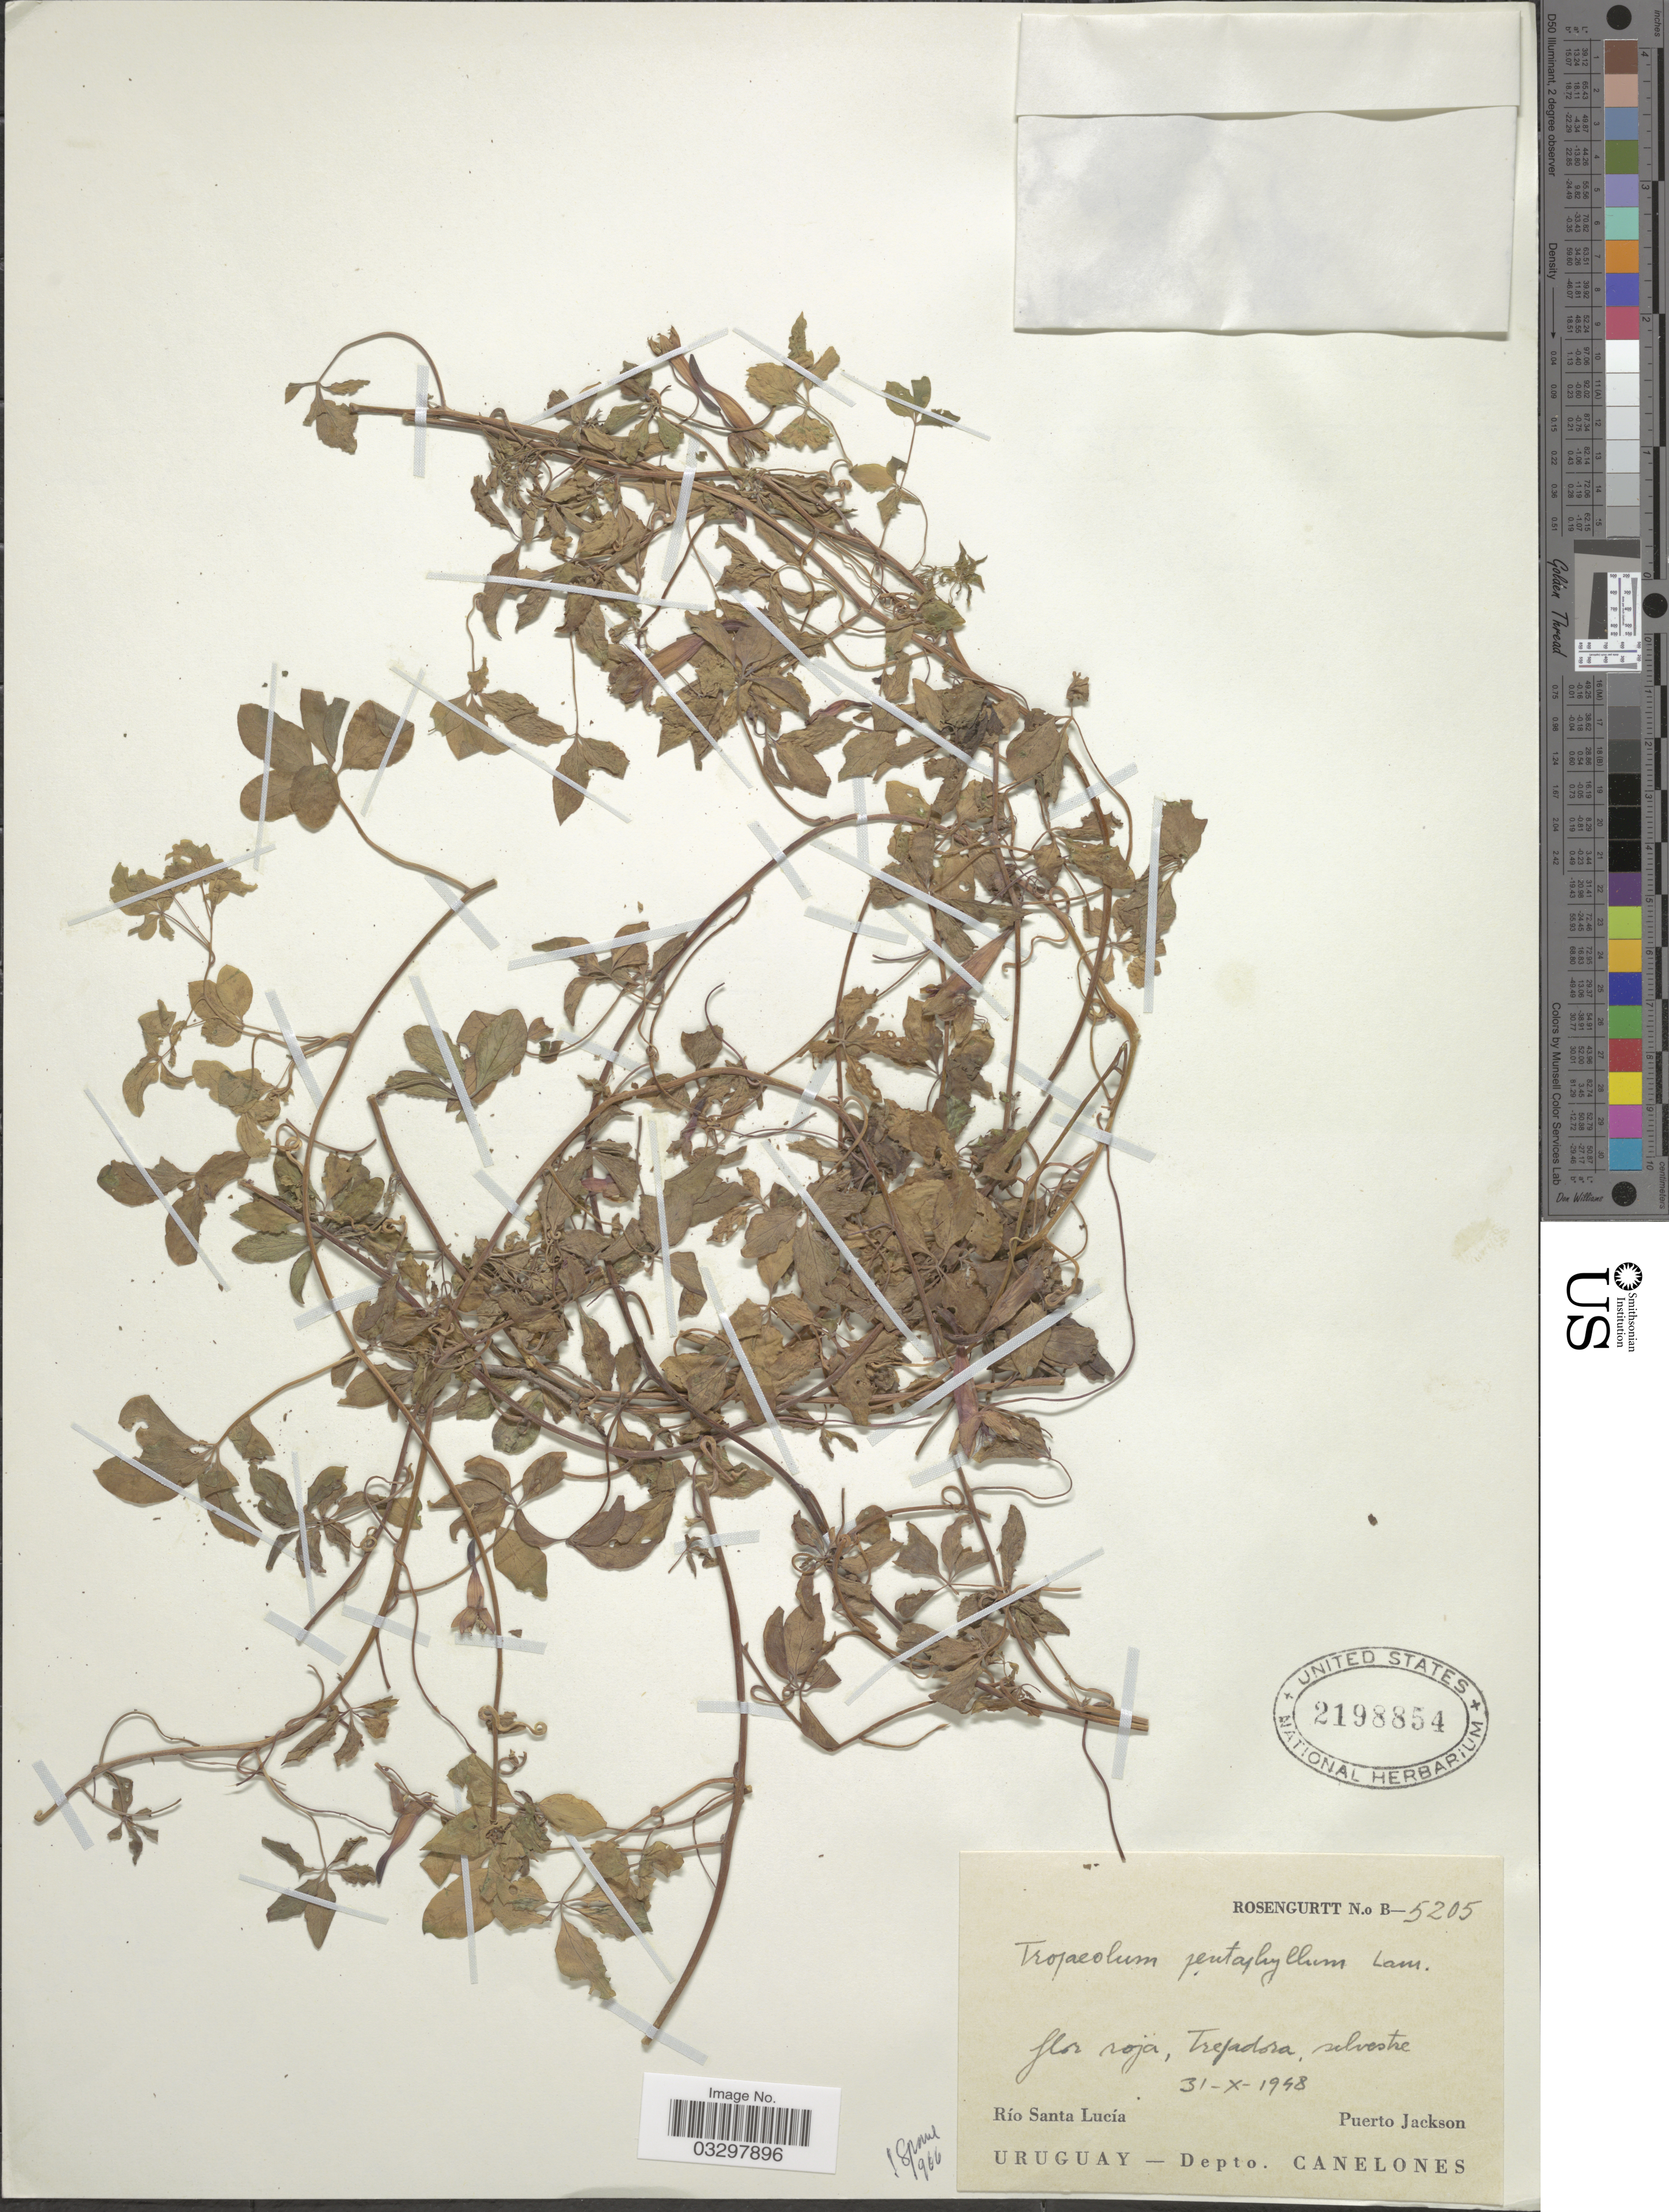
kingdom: Plantae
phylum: Tracheophyta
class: Magnoliopsida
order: Brassicales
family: Tropaeolaceae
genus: Tropaeolum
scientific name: Tropaeolum pentaphyllum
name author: Lam.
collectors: Rosengurtt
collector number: B-5205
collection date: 1948-10-31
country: Uruguay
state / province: Canelones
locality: Trejadora, silvestre, Río Santa Lucía, Puerto Jackson. Depto. Canelones.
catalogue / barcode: US 2198854